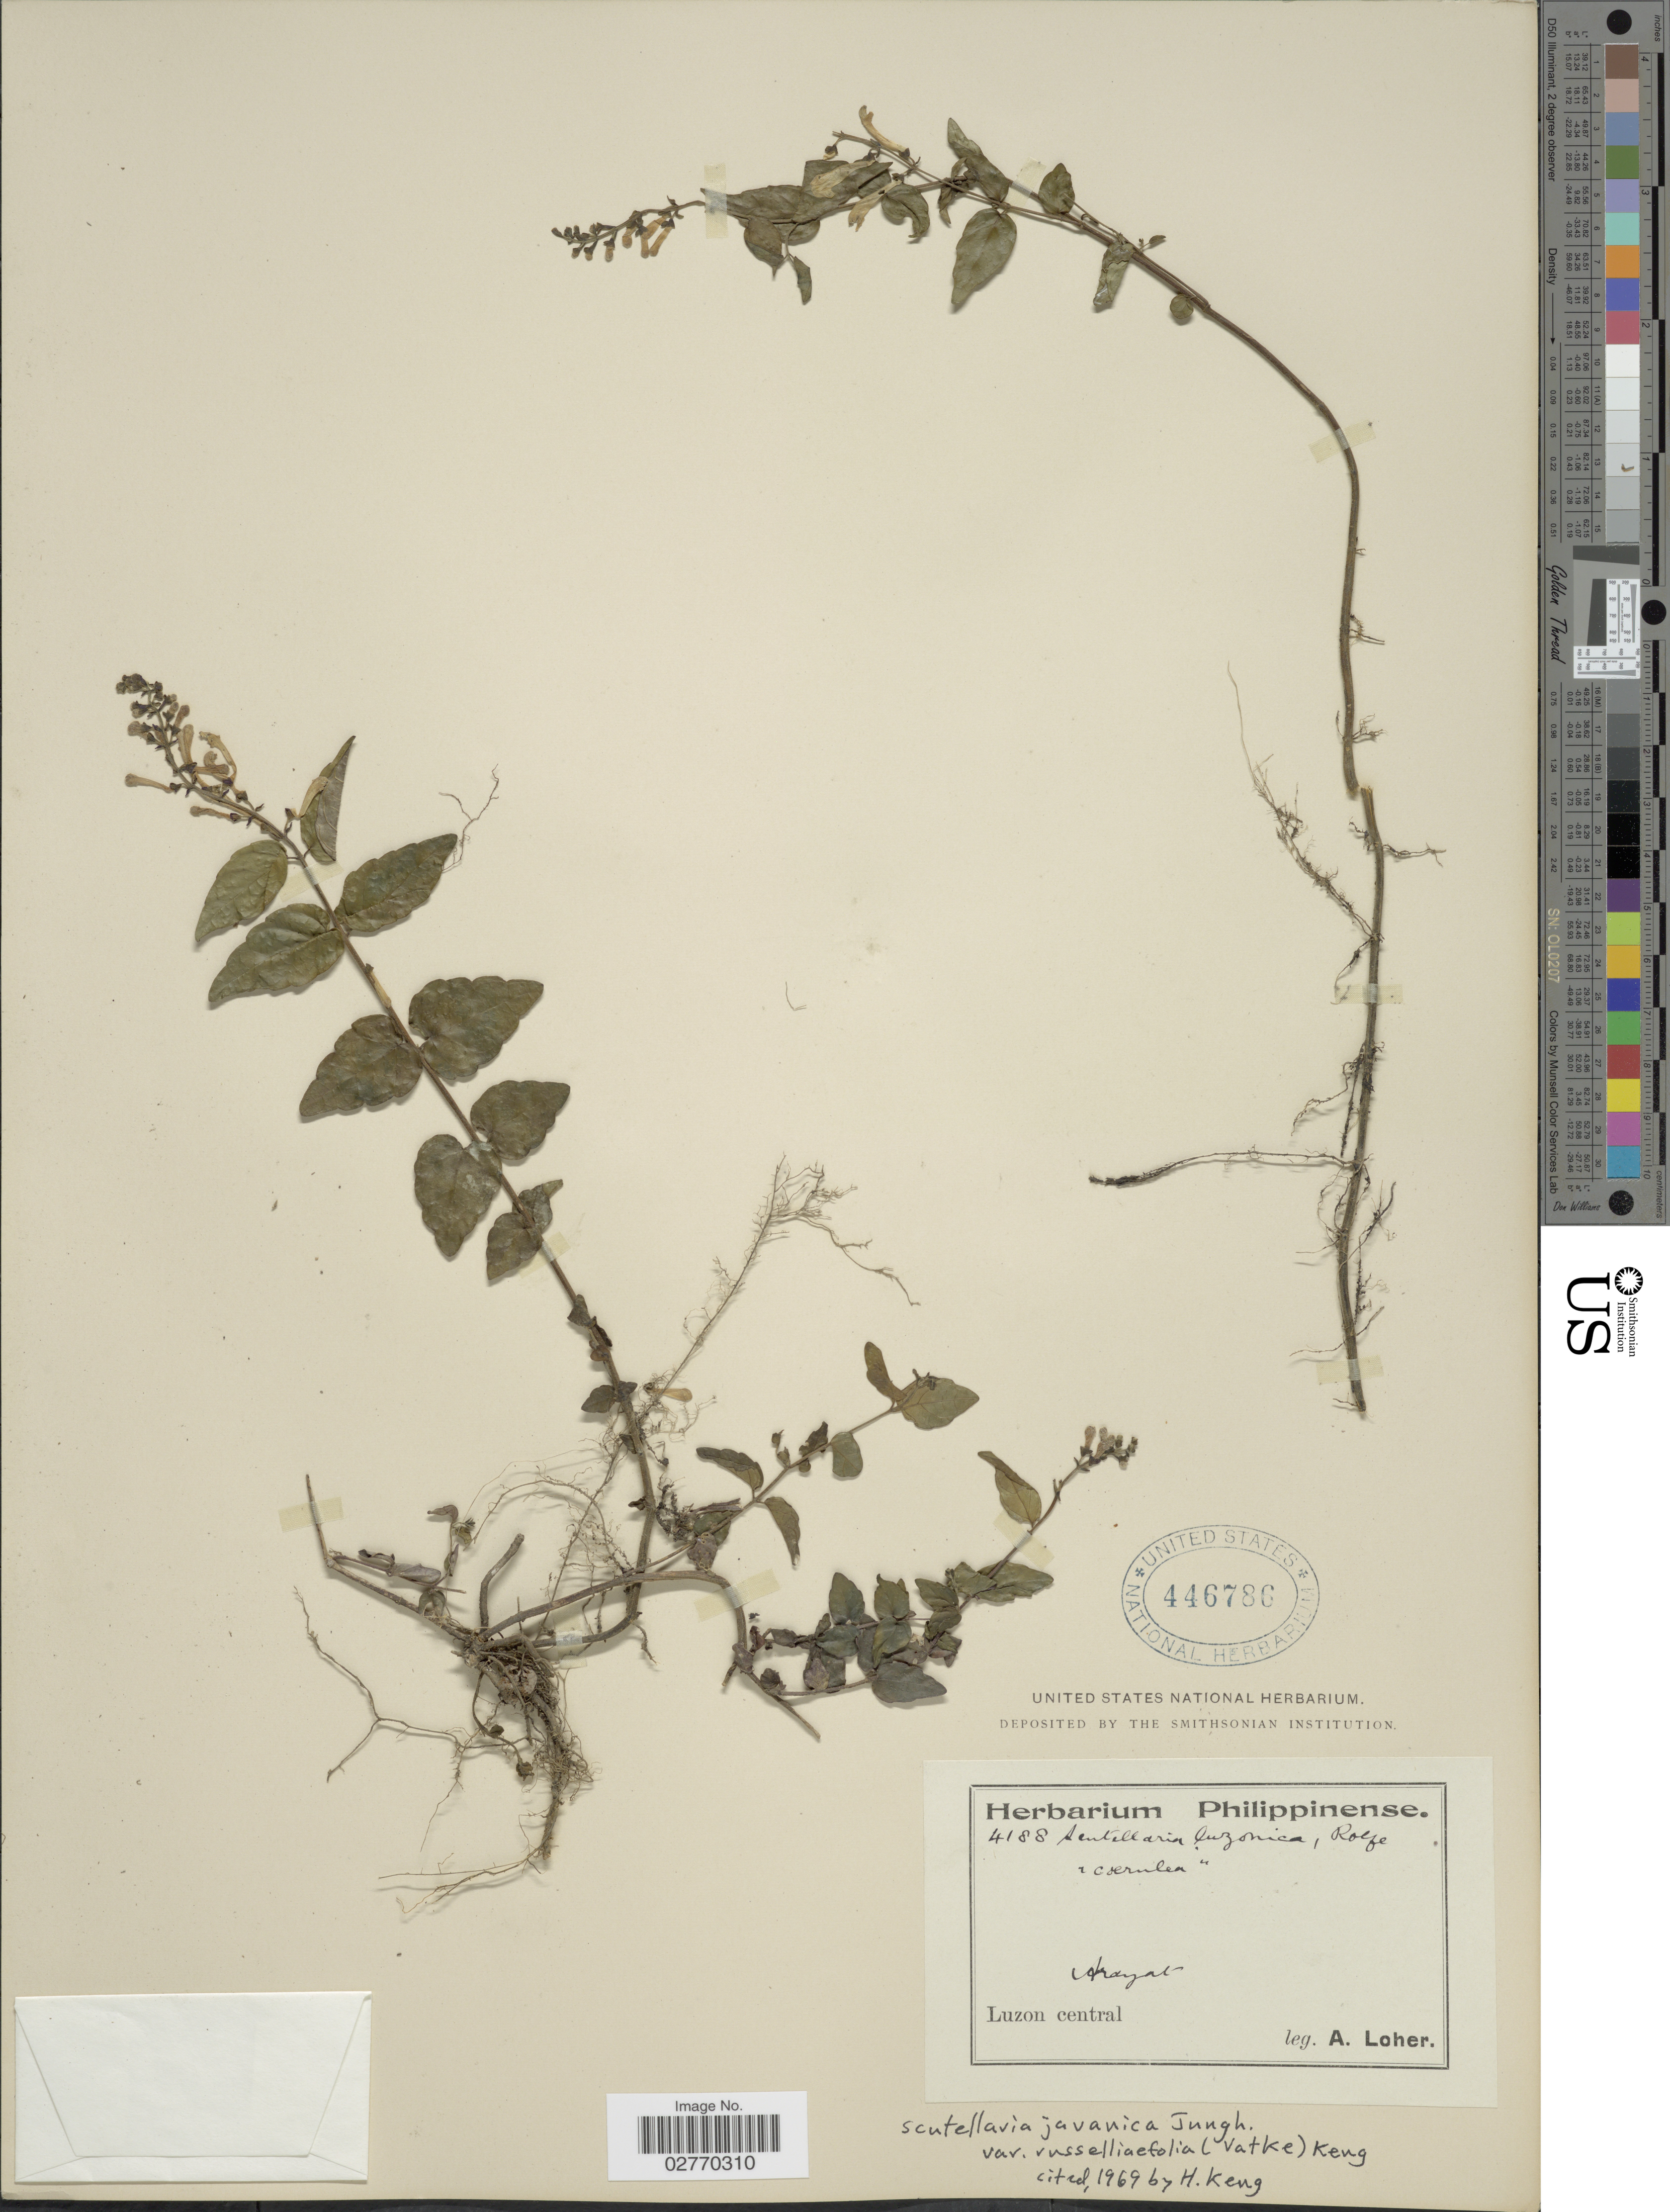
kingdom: Plantae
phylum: Tracheophyta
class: Magnoliopsida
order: Lamiales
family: Lamiaceae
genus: Scutellaria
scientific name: Scutellaria javanica var. russelliifolia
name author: (Vatke) H. Keng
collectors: A. Loher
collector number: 4188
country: Philippines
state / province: Central Luzon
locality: Arayat.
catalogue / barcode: US 446786